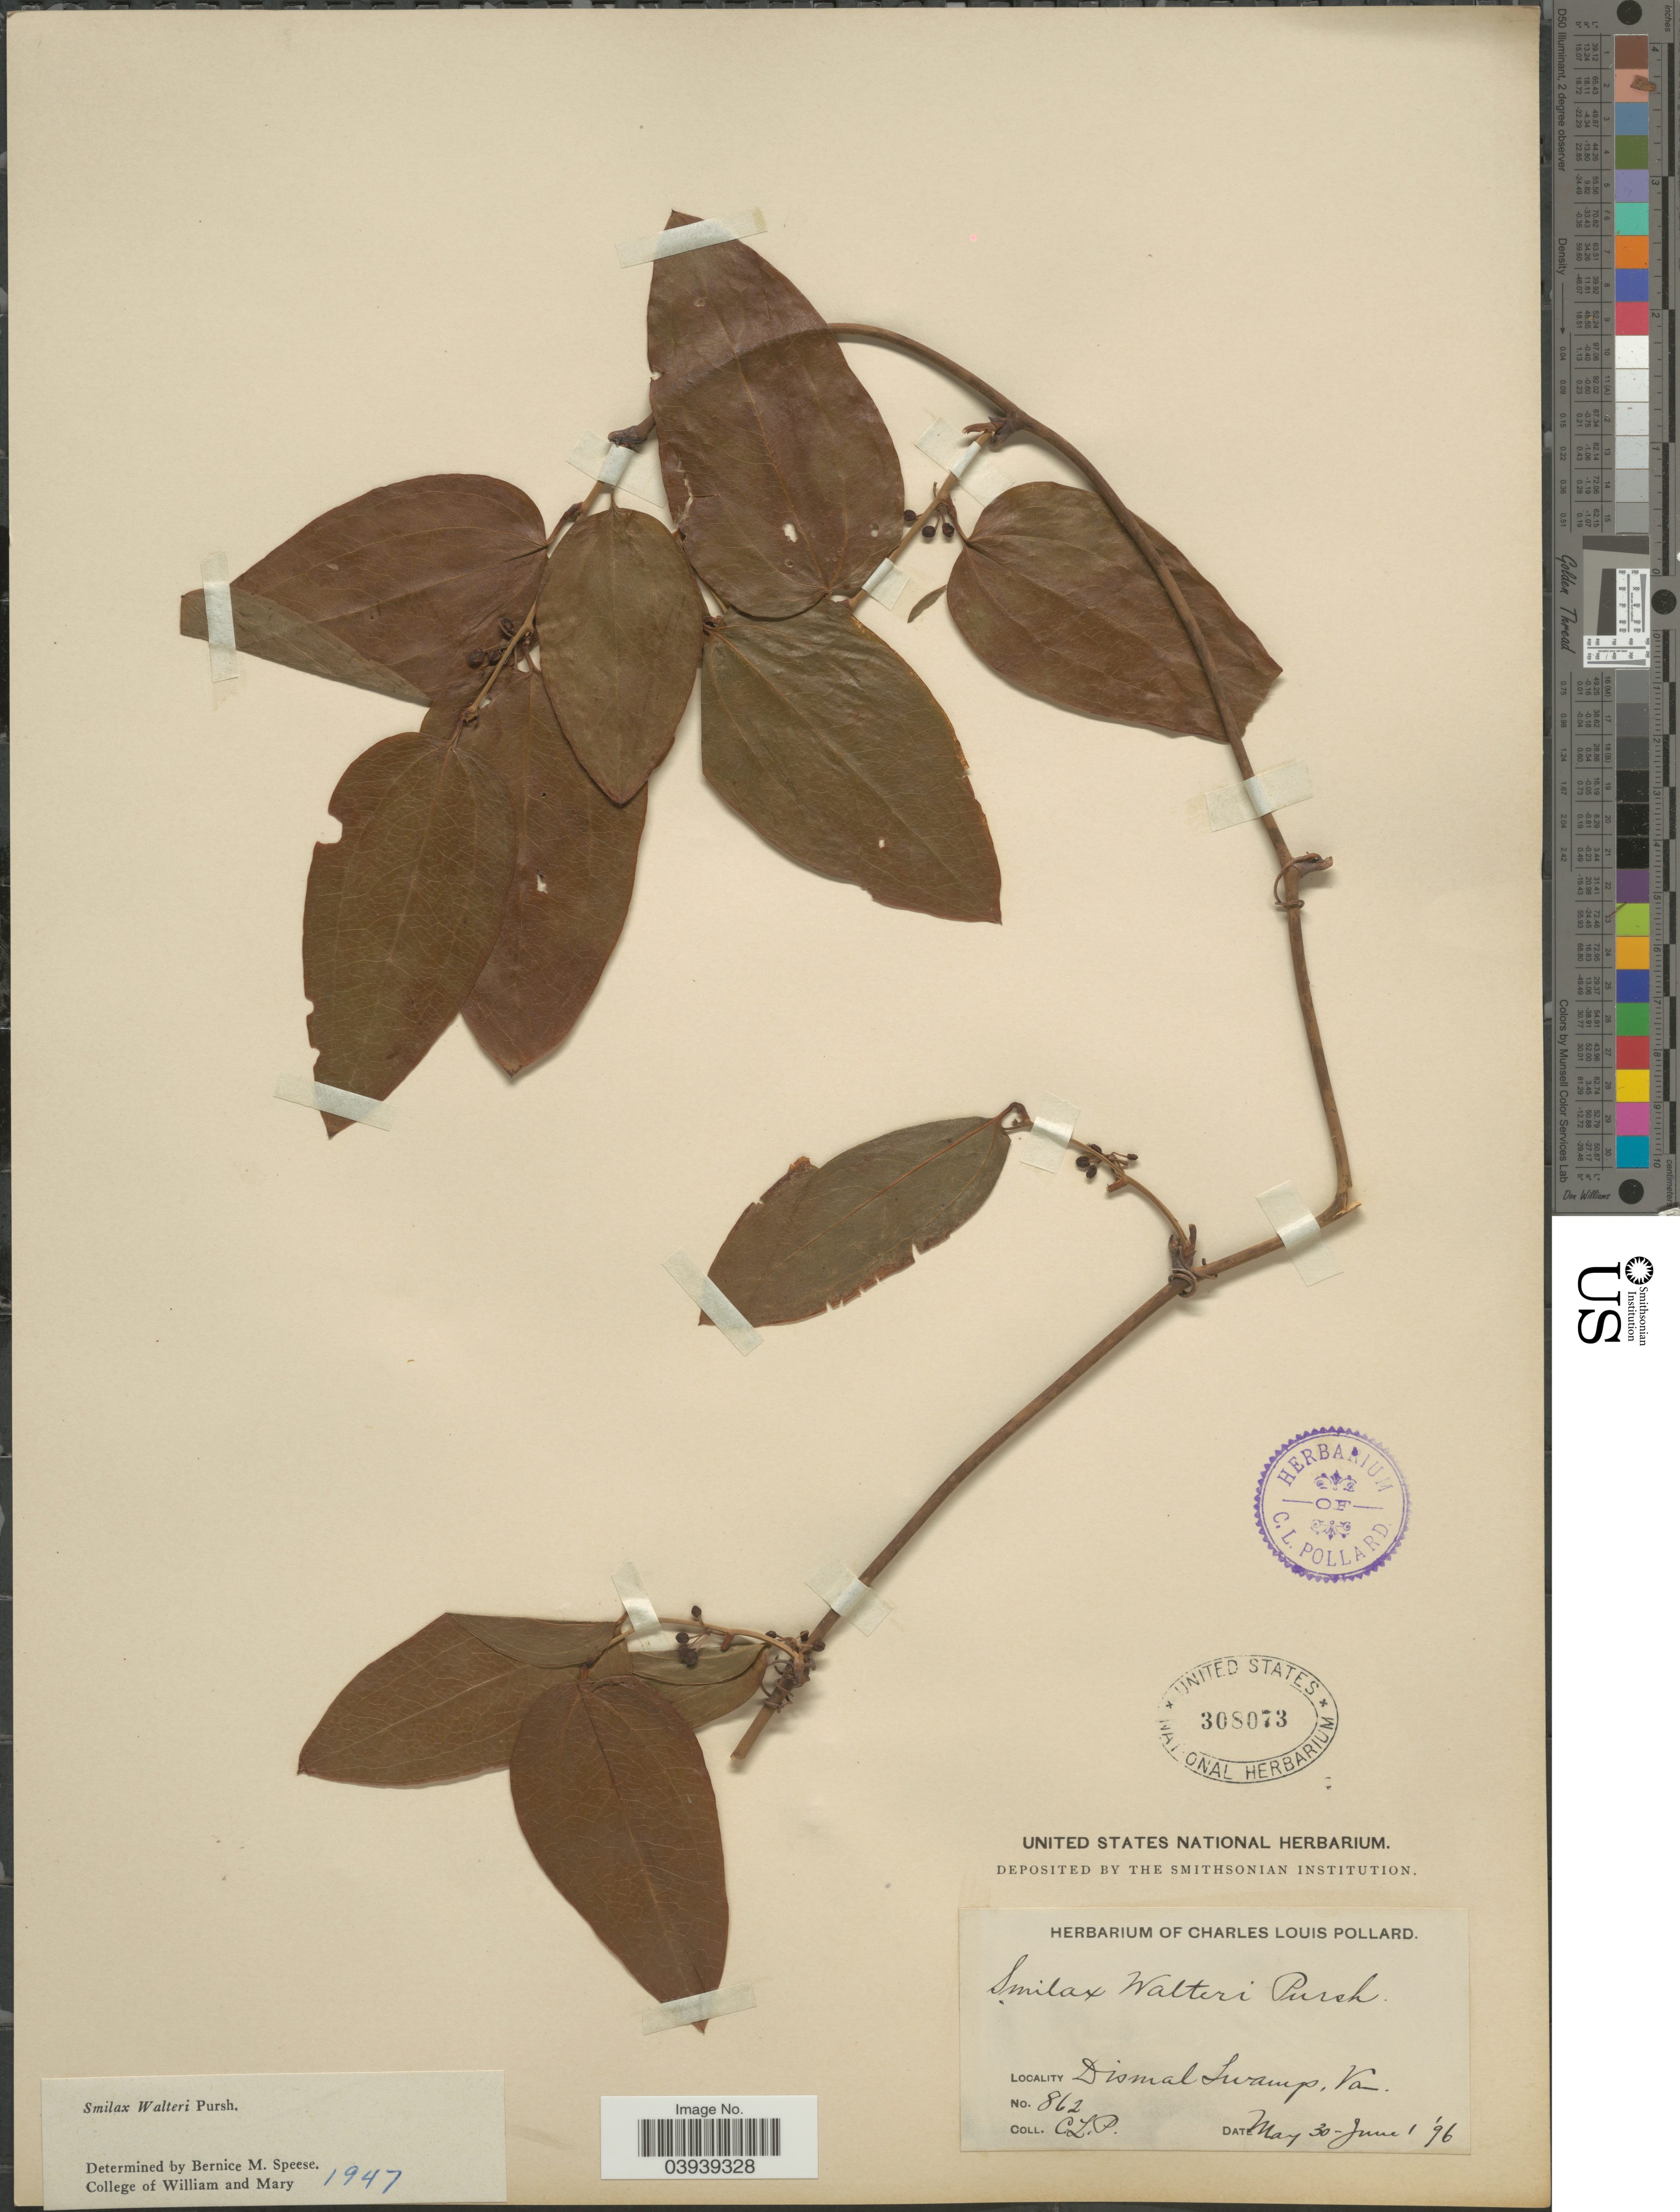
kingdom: Plantae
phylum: Tracheophyta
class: Liliopsida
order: Liliales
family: Smilacaceae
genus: Smilax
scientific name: Smilax walteri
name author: Pursh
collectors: C. L. Pollard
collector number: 862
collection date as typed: Transcribed d/m/y: 30/5/96 to 1/6/96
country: United States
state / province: Virginia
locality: Dismal Swamp.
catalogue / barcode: US 308073